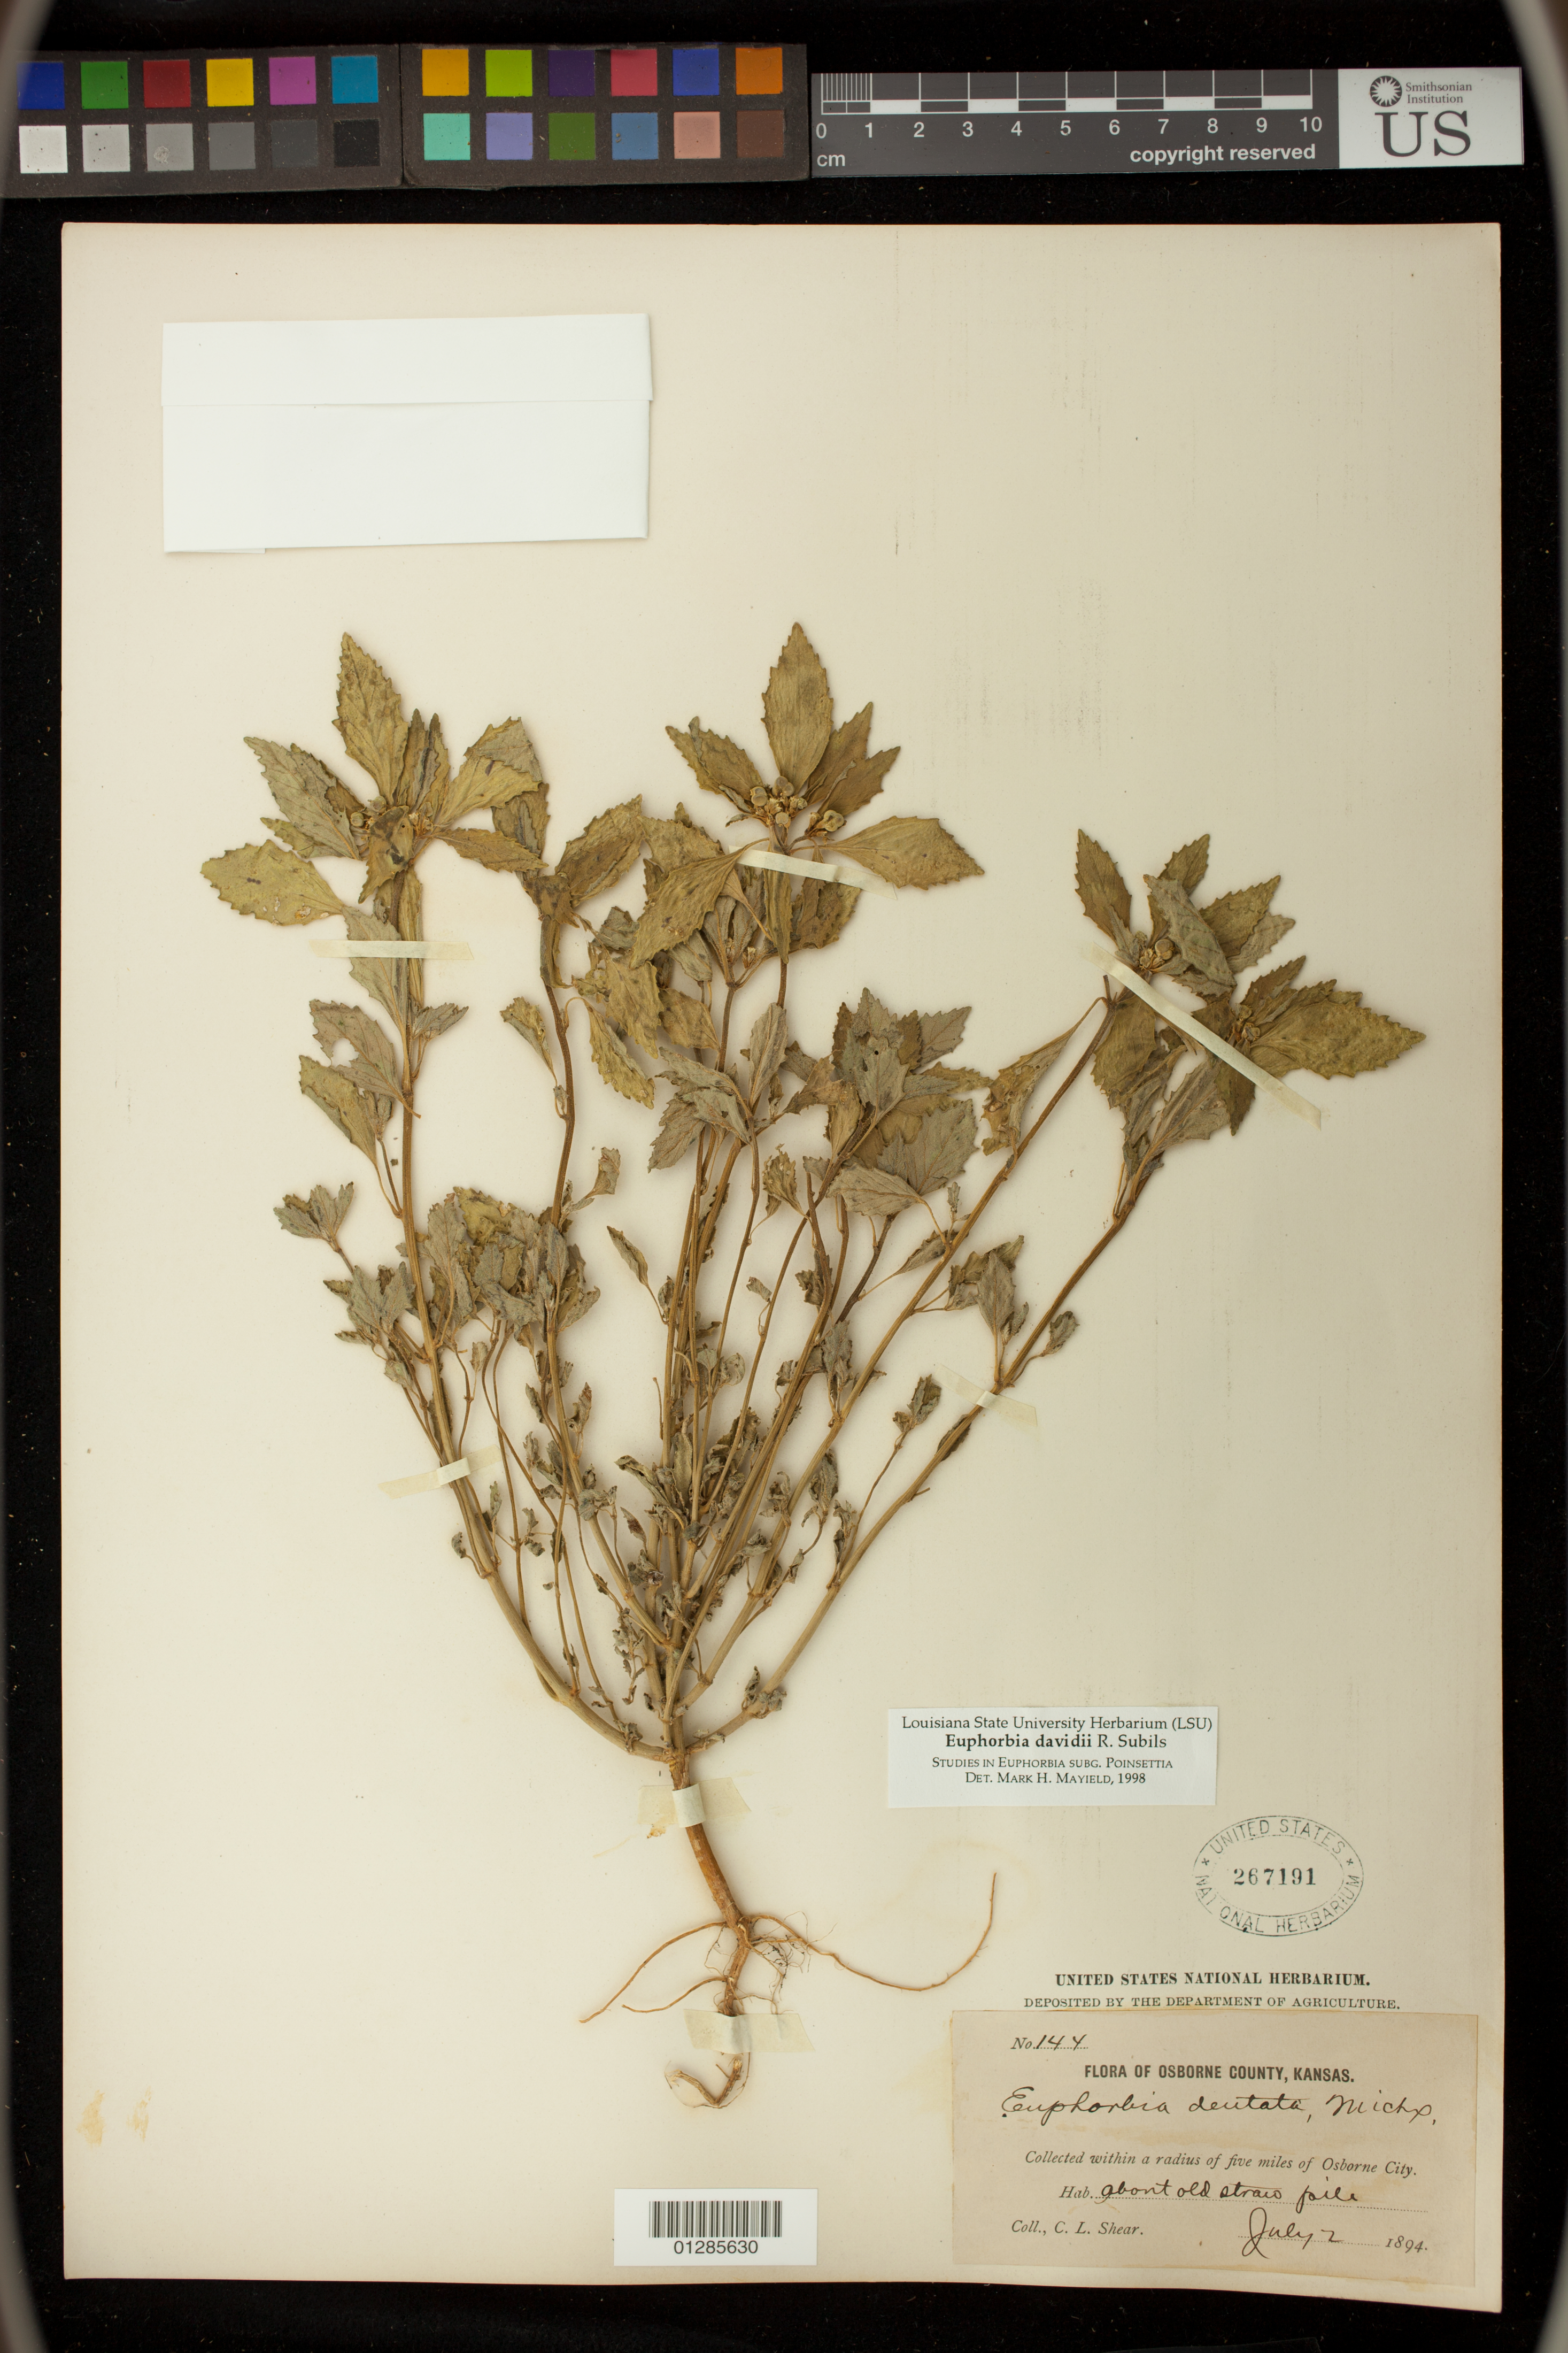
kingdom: Plantae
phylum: Tracheophyta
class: Magnoliopsida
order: Malpighiales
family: Euphorbiaceae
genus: Euphorbia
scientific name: Euphorbia davidii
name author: Subils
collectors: C. L. Shear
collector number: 144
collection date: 1894-07-02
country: United States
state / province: Kansas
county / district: Osborne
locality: within a radius of five miles of Osborne City.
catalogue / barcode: US 267191